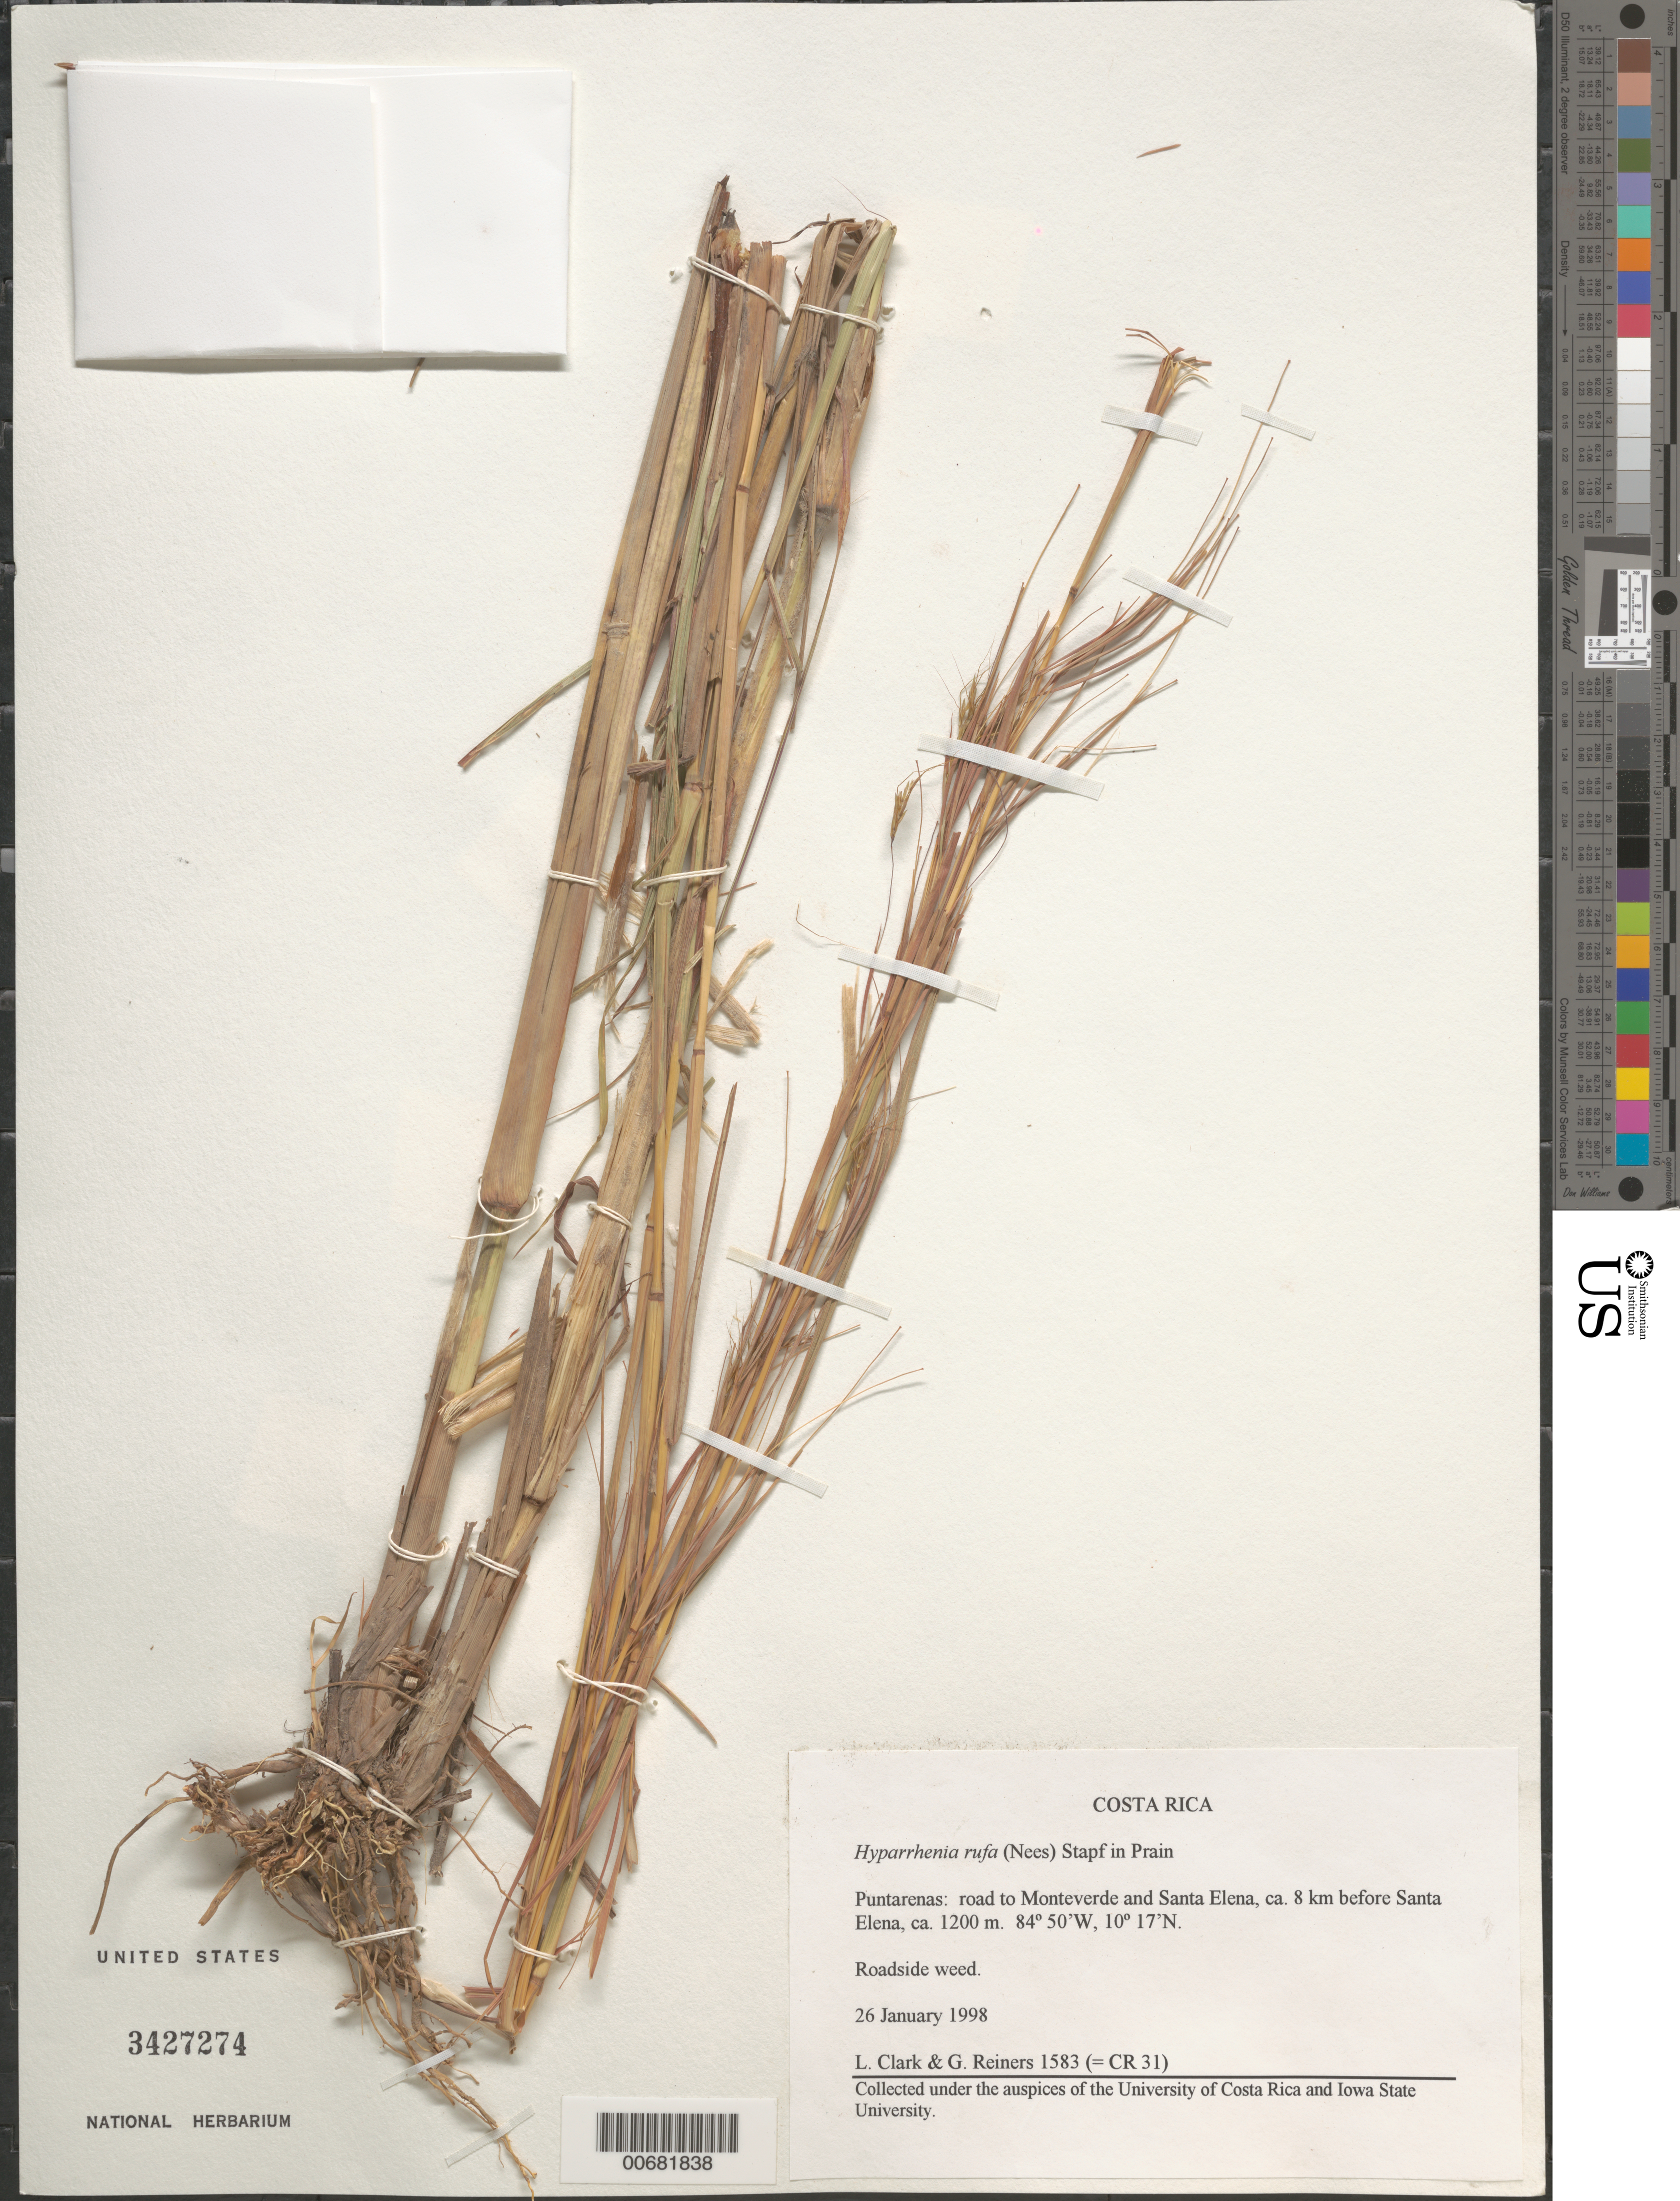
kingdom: Plantae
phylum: Tracheophyta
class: Liliopsida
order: Poales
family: Poaceae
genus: Hyparrhenia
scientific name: Hyparrhenia rufa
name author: (Nees) Stapf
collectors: L. G. Clark & G. Reiners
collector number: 1583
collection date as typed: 26 Jan 1998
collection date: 1998-01-26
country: Costa Rica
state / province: Puntarenas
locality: Road to Monteverde and Santa Elena, before Santa Elena.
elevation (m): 1200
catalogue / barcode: US 3427274